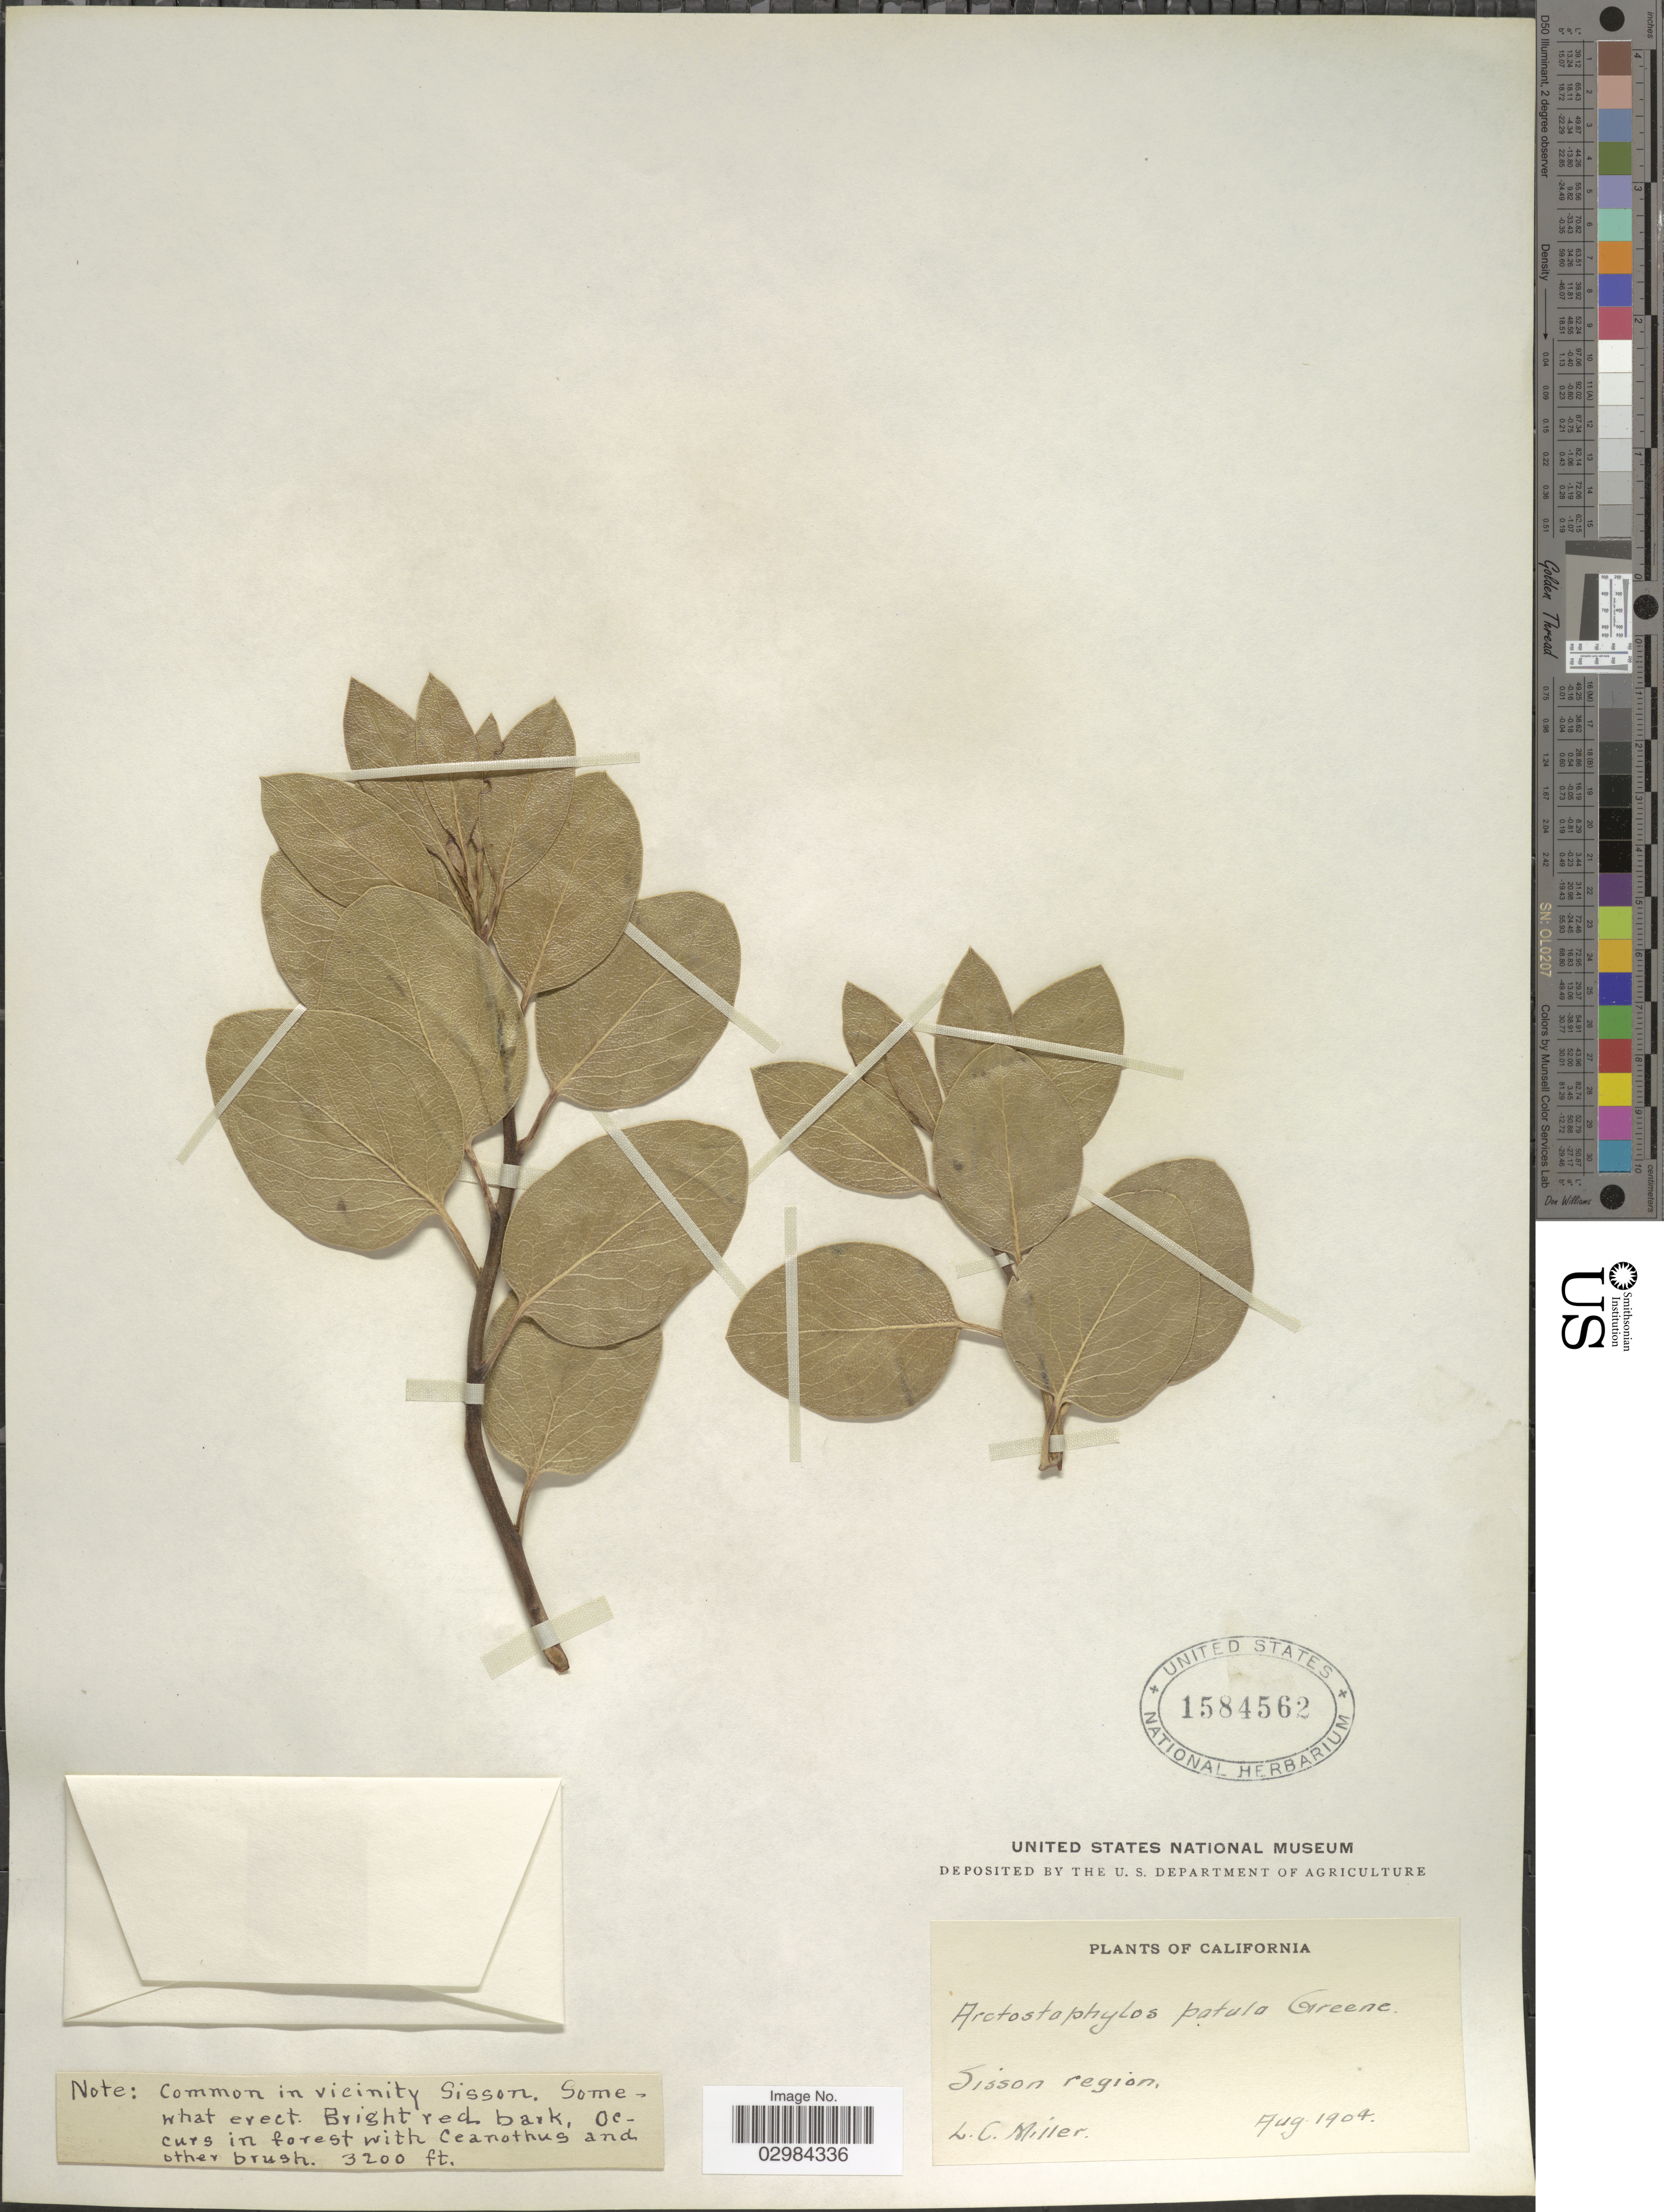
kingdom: Plantae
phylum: Tracheophyta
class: Magnoliopsida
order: Ericales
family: Ericaceae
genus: Arctostaphylos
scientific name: Arctostaphylos patula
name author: Greene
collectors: L. Miller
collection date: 1904-08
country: United States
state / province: California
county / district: Siskiyou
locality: Sisson region, common in vicinity Sisson.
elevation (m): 975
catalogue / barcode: US 1584562